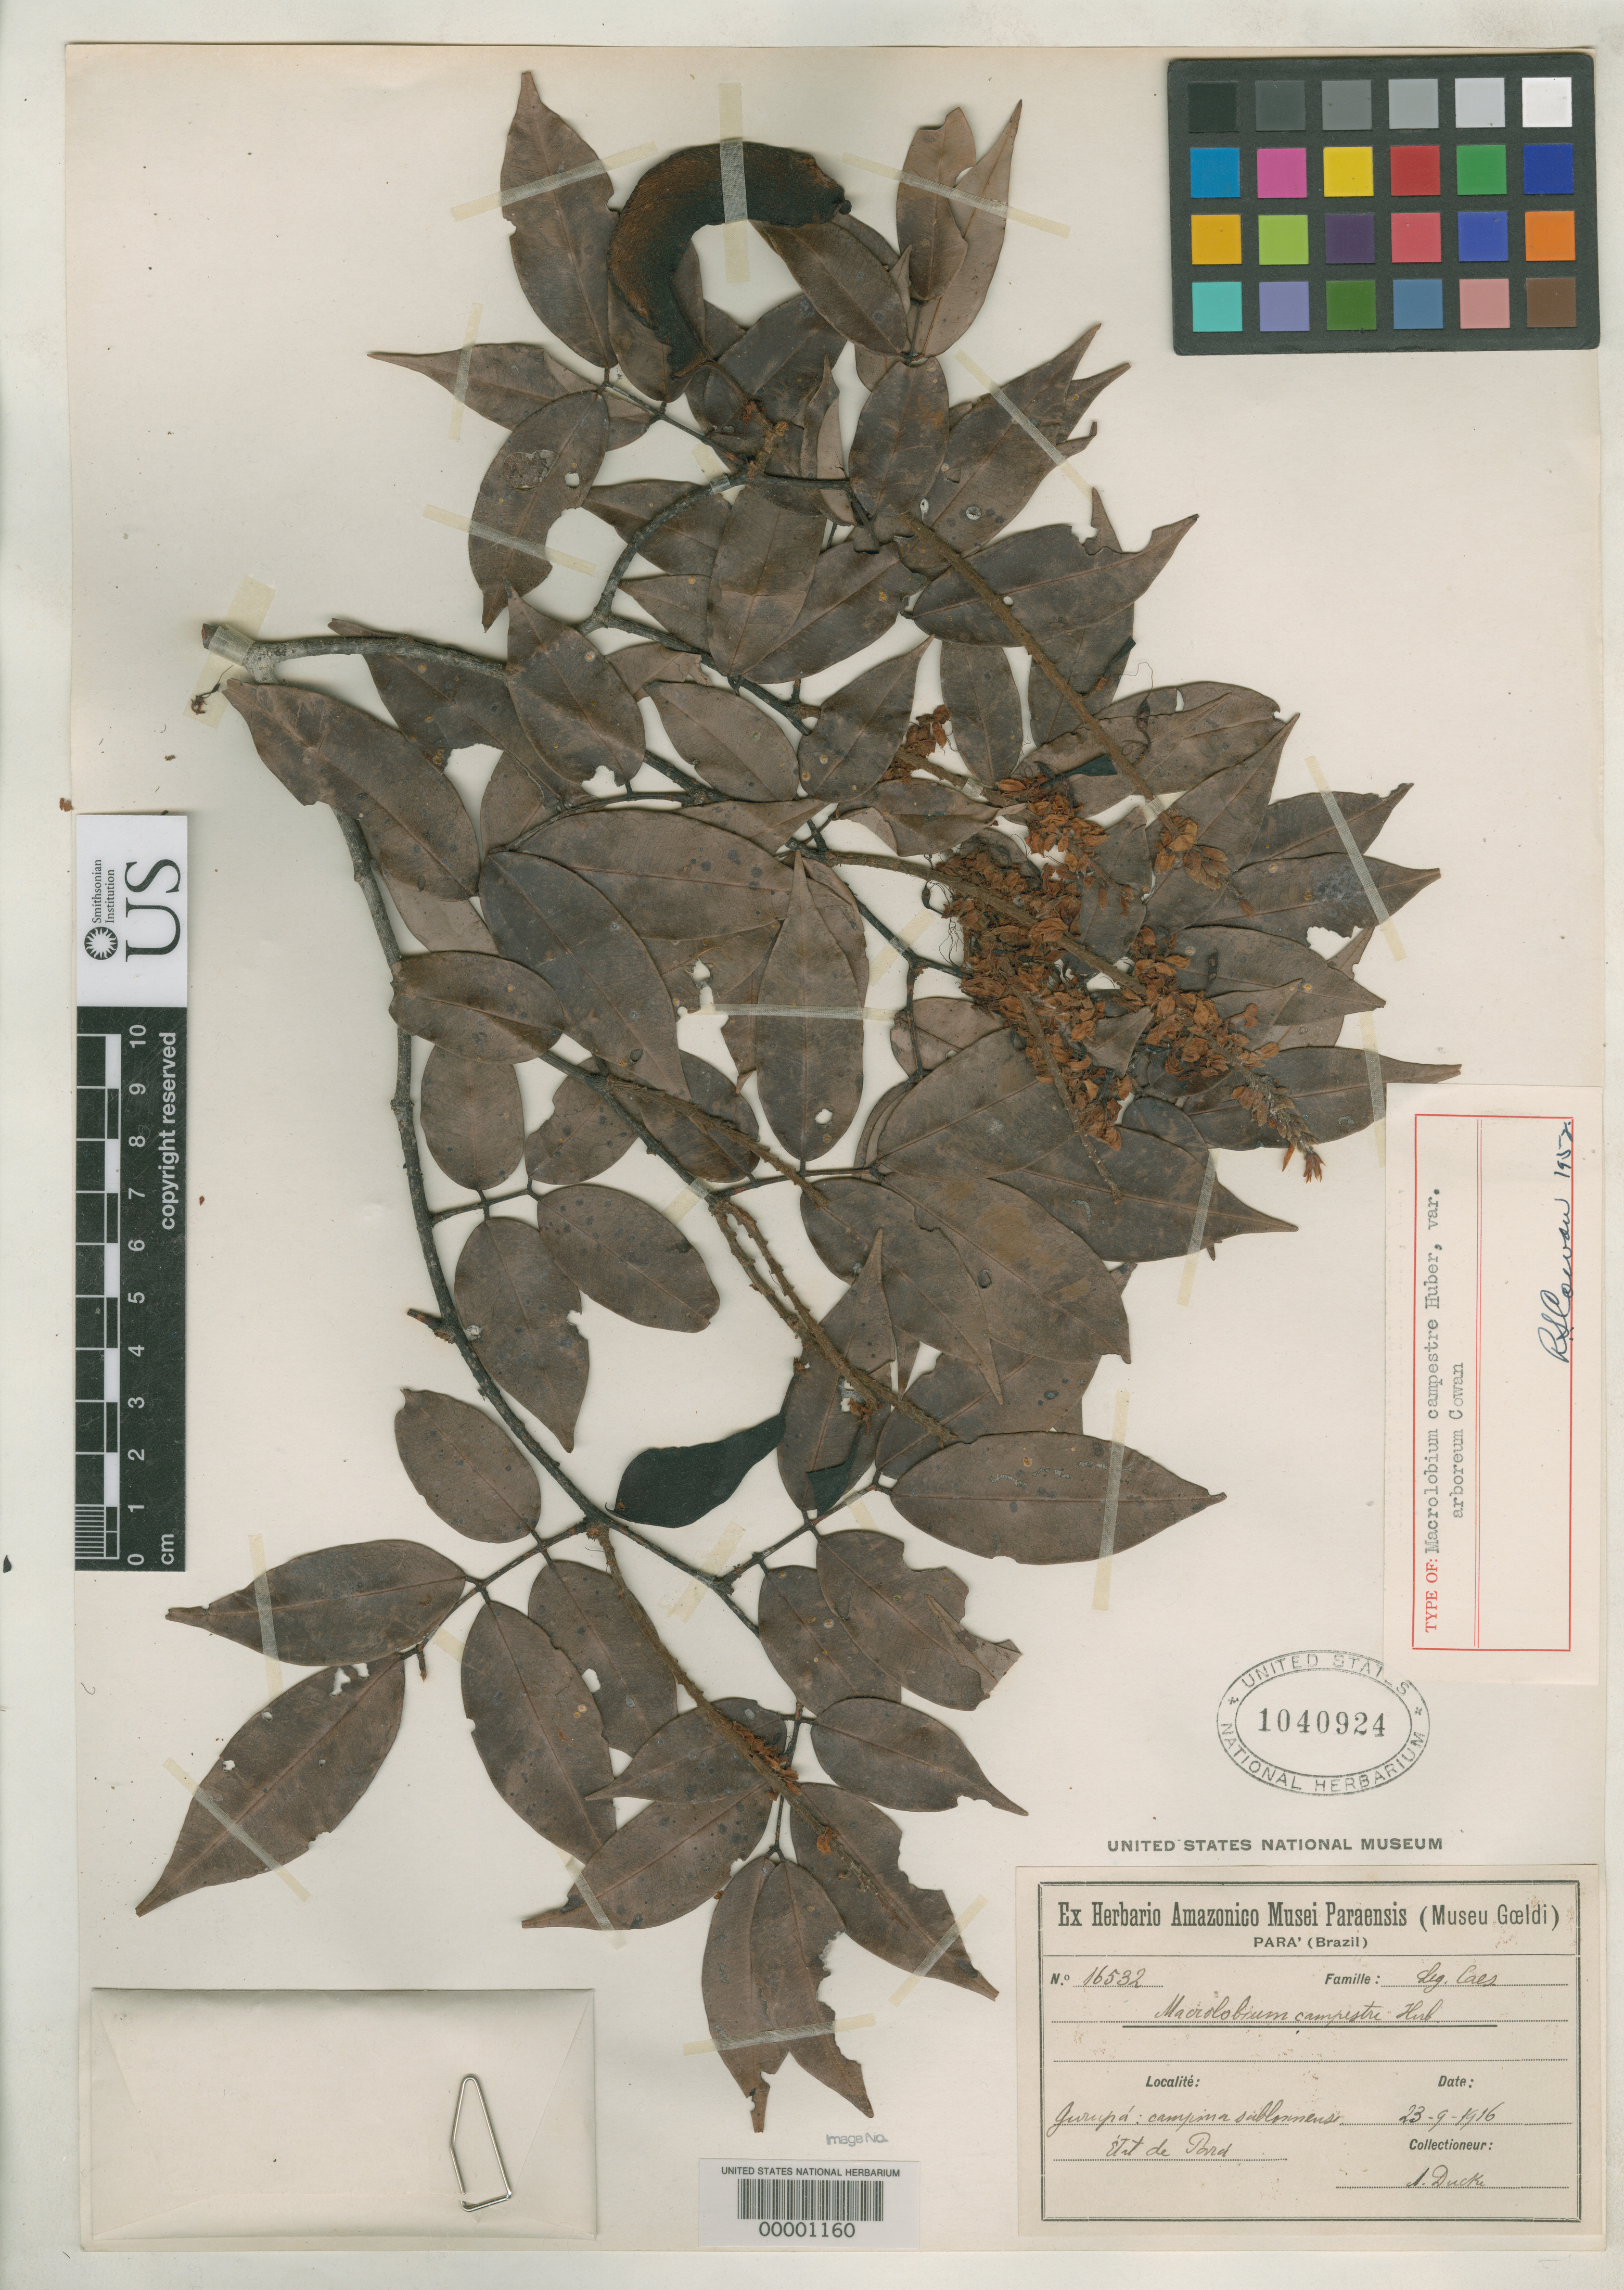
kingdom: Plantae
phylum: Tracheophyta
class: Magnoliopsida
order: Fabales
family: Fabaceae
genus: Macrolobium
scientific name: Macrolobium campestre var. arboreum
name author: R.S. Cowan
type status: Holotype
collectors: A. Ducke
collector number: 16532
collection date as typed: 23 Sep 1916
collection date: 1916-09-23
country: Brazil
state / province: Pará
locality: Jurupa.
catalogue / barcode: US 1040924